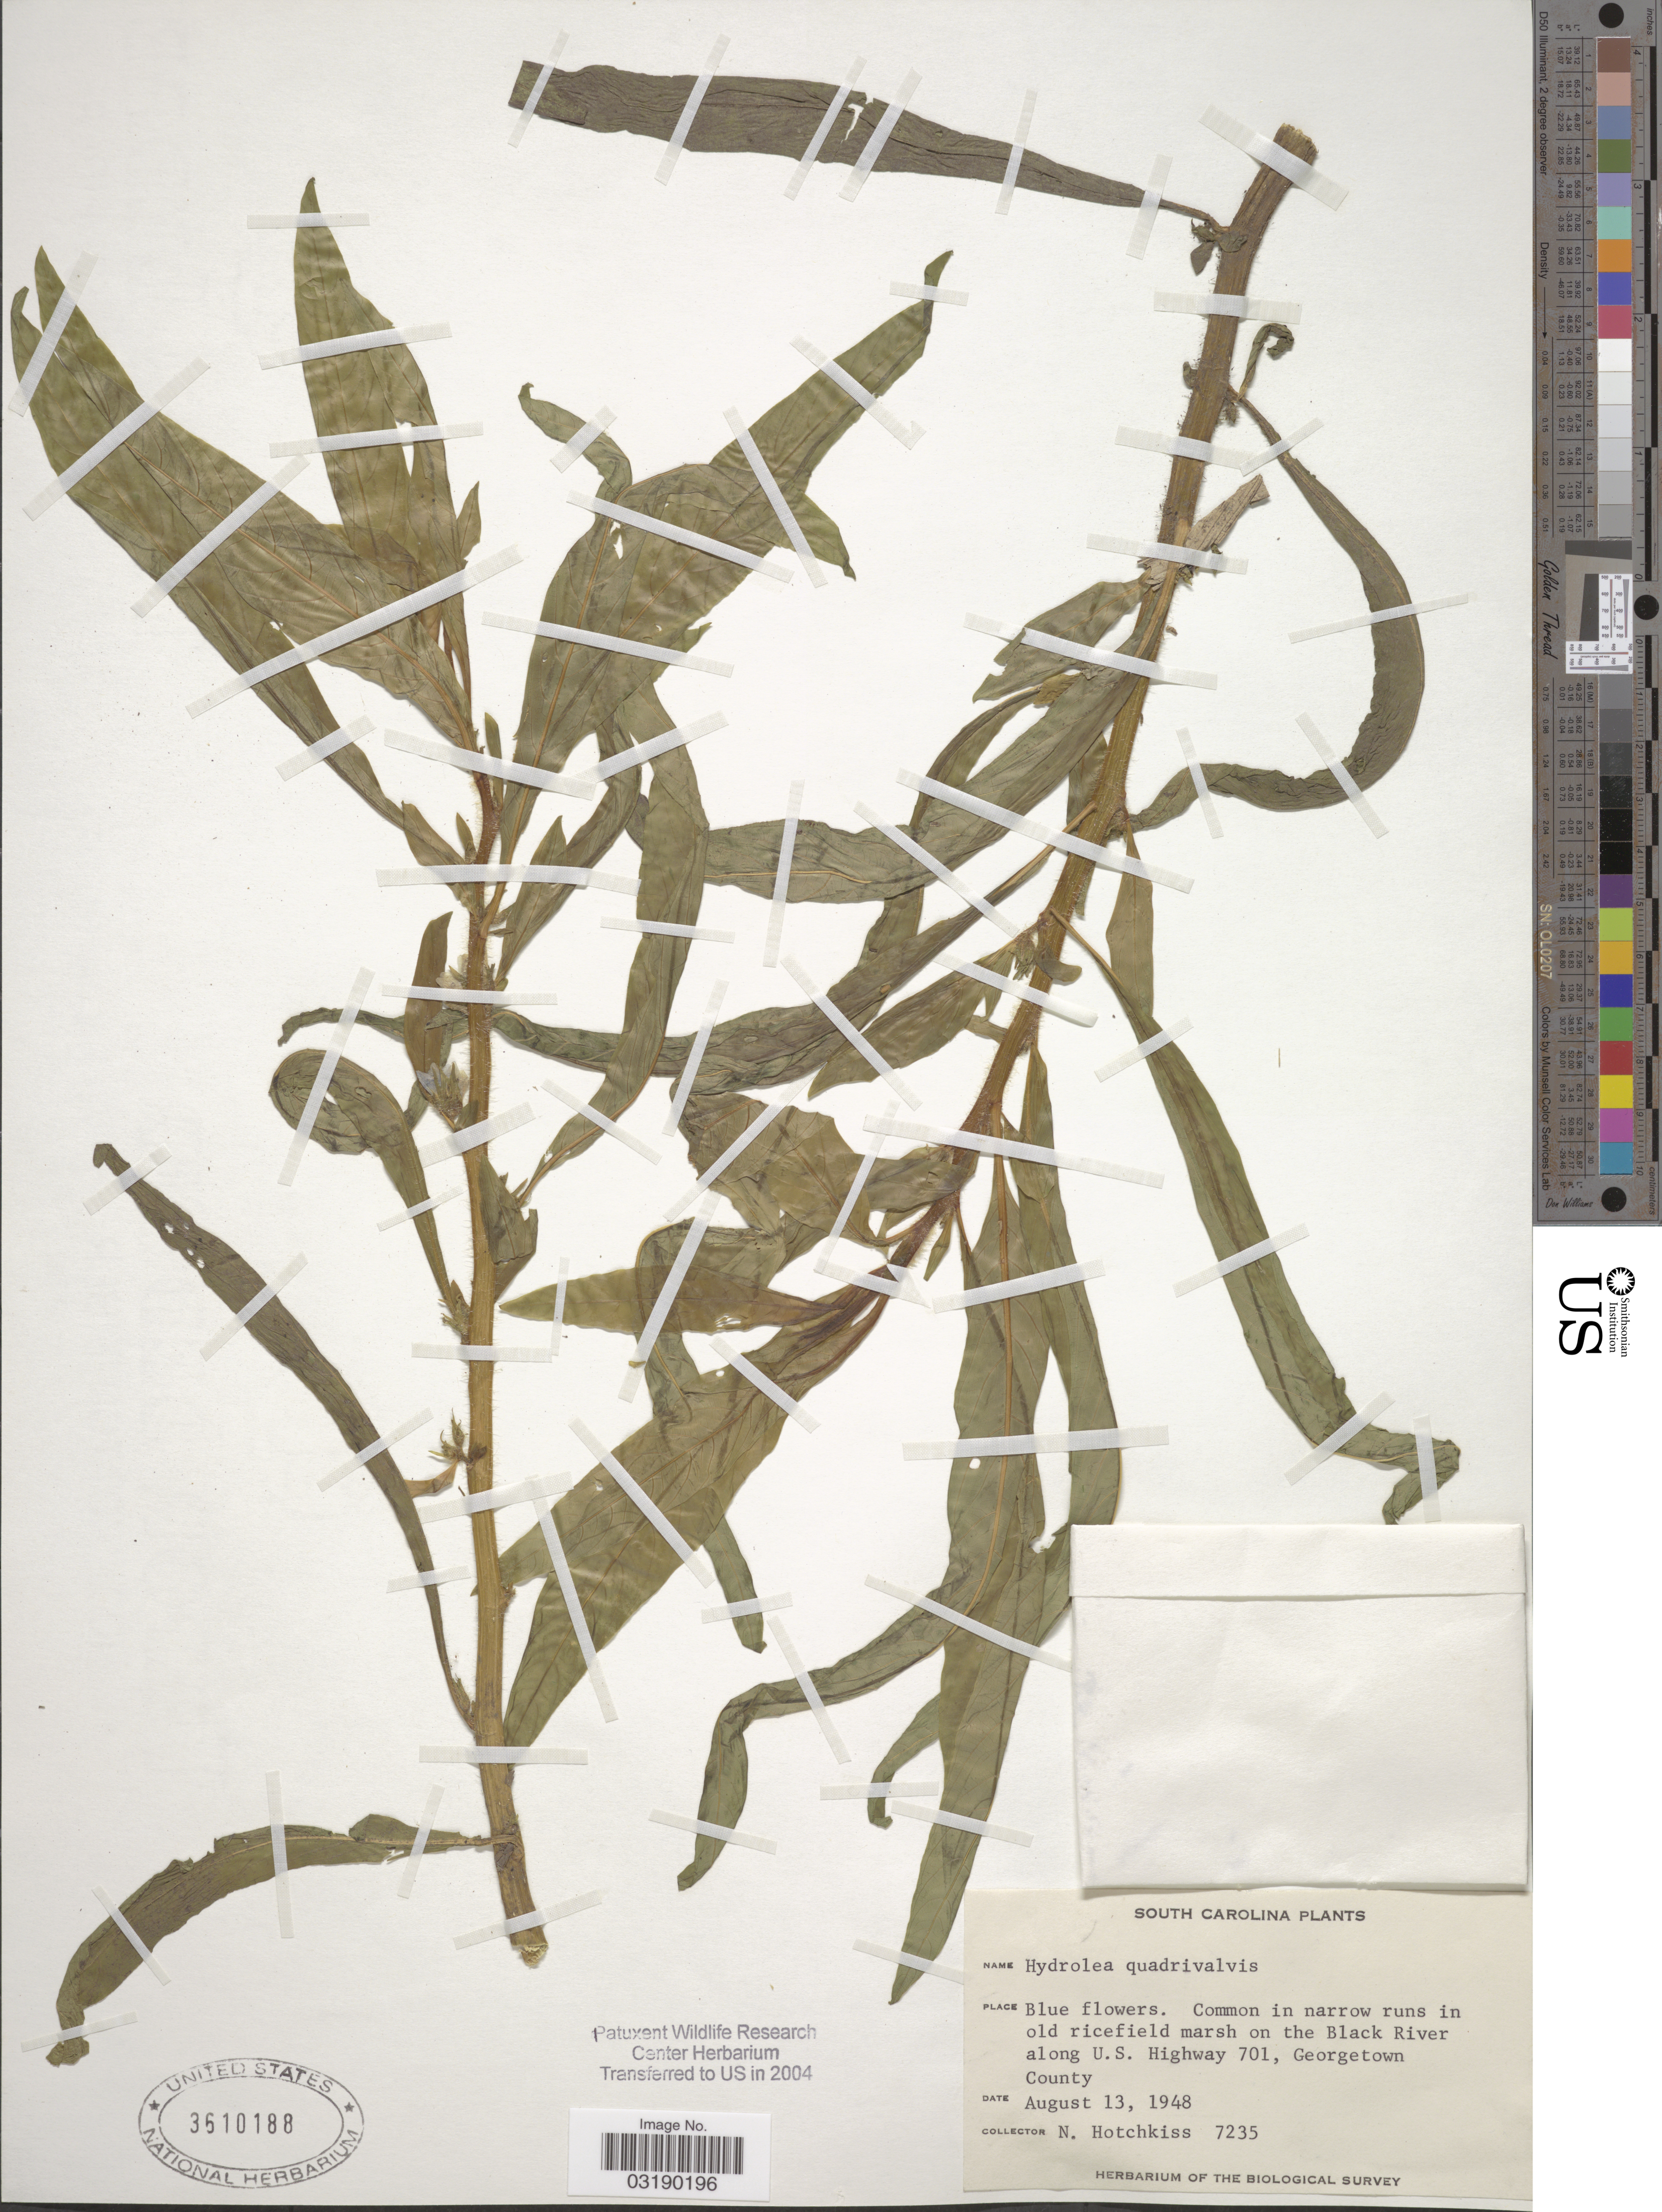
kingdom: Plantae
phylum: Tracheophyta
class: Magnoliopsida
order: Solanales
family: Hydroleaceae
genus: Hydrolea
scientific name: Hydrolea quadrivalvis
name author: Walter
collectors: N. Hotchkiss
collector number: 7235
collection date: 1948-08-13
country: United States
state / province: South Carolina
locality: Common in narrow runs in old ricefield marsh on the Black River along U.S. Highway 701, Georgetown County.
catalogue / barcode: US 3510188